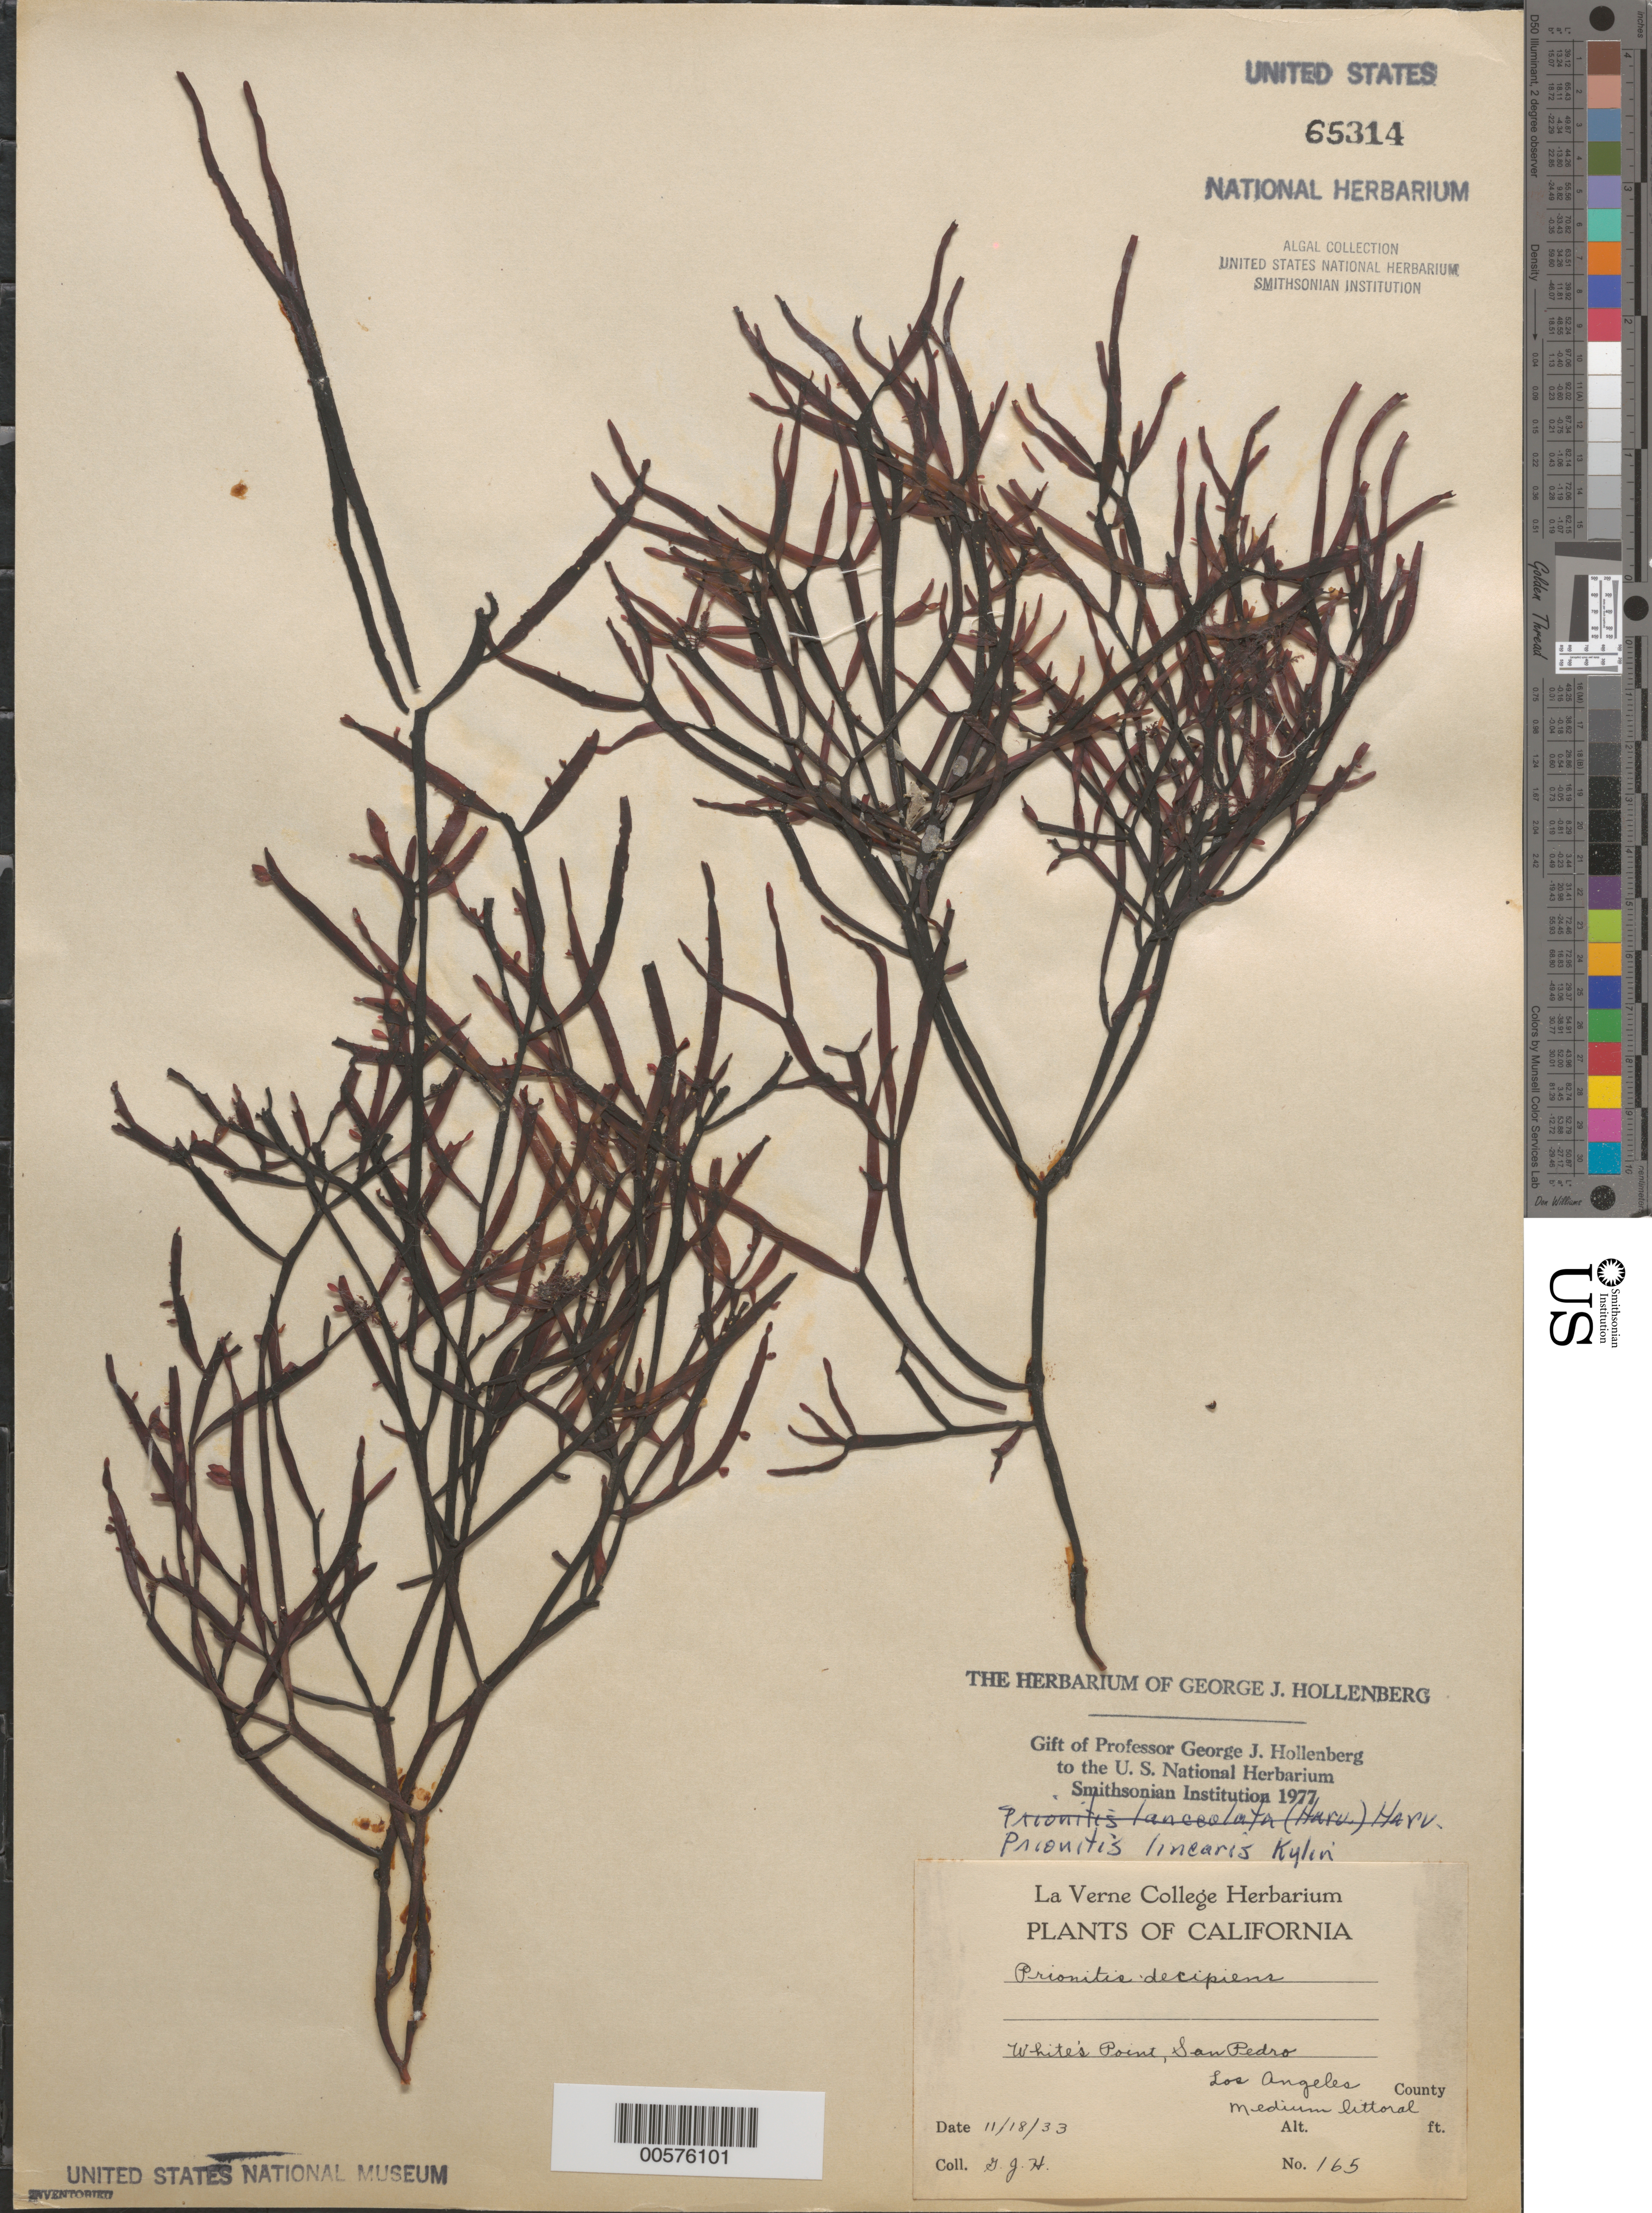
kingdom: Plantae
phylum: Rhodophyta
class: Florideophyceae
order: Cryptonemiales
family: Cryptonemiaceae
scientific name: Prionitis linearis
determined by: Hollenberg, George J.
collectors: G. Hollenberg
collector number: GJH 165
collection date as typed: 18 Nov 1933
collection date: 1933-11-18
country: United States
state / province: California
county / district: Los Angeles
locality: White's Point, San Pedro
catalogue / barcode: US 65314